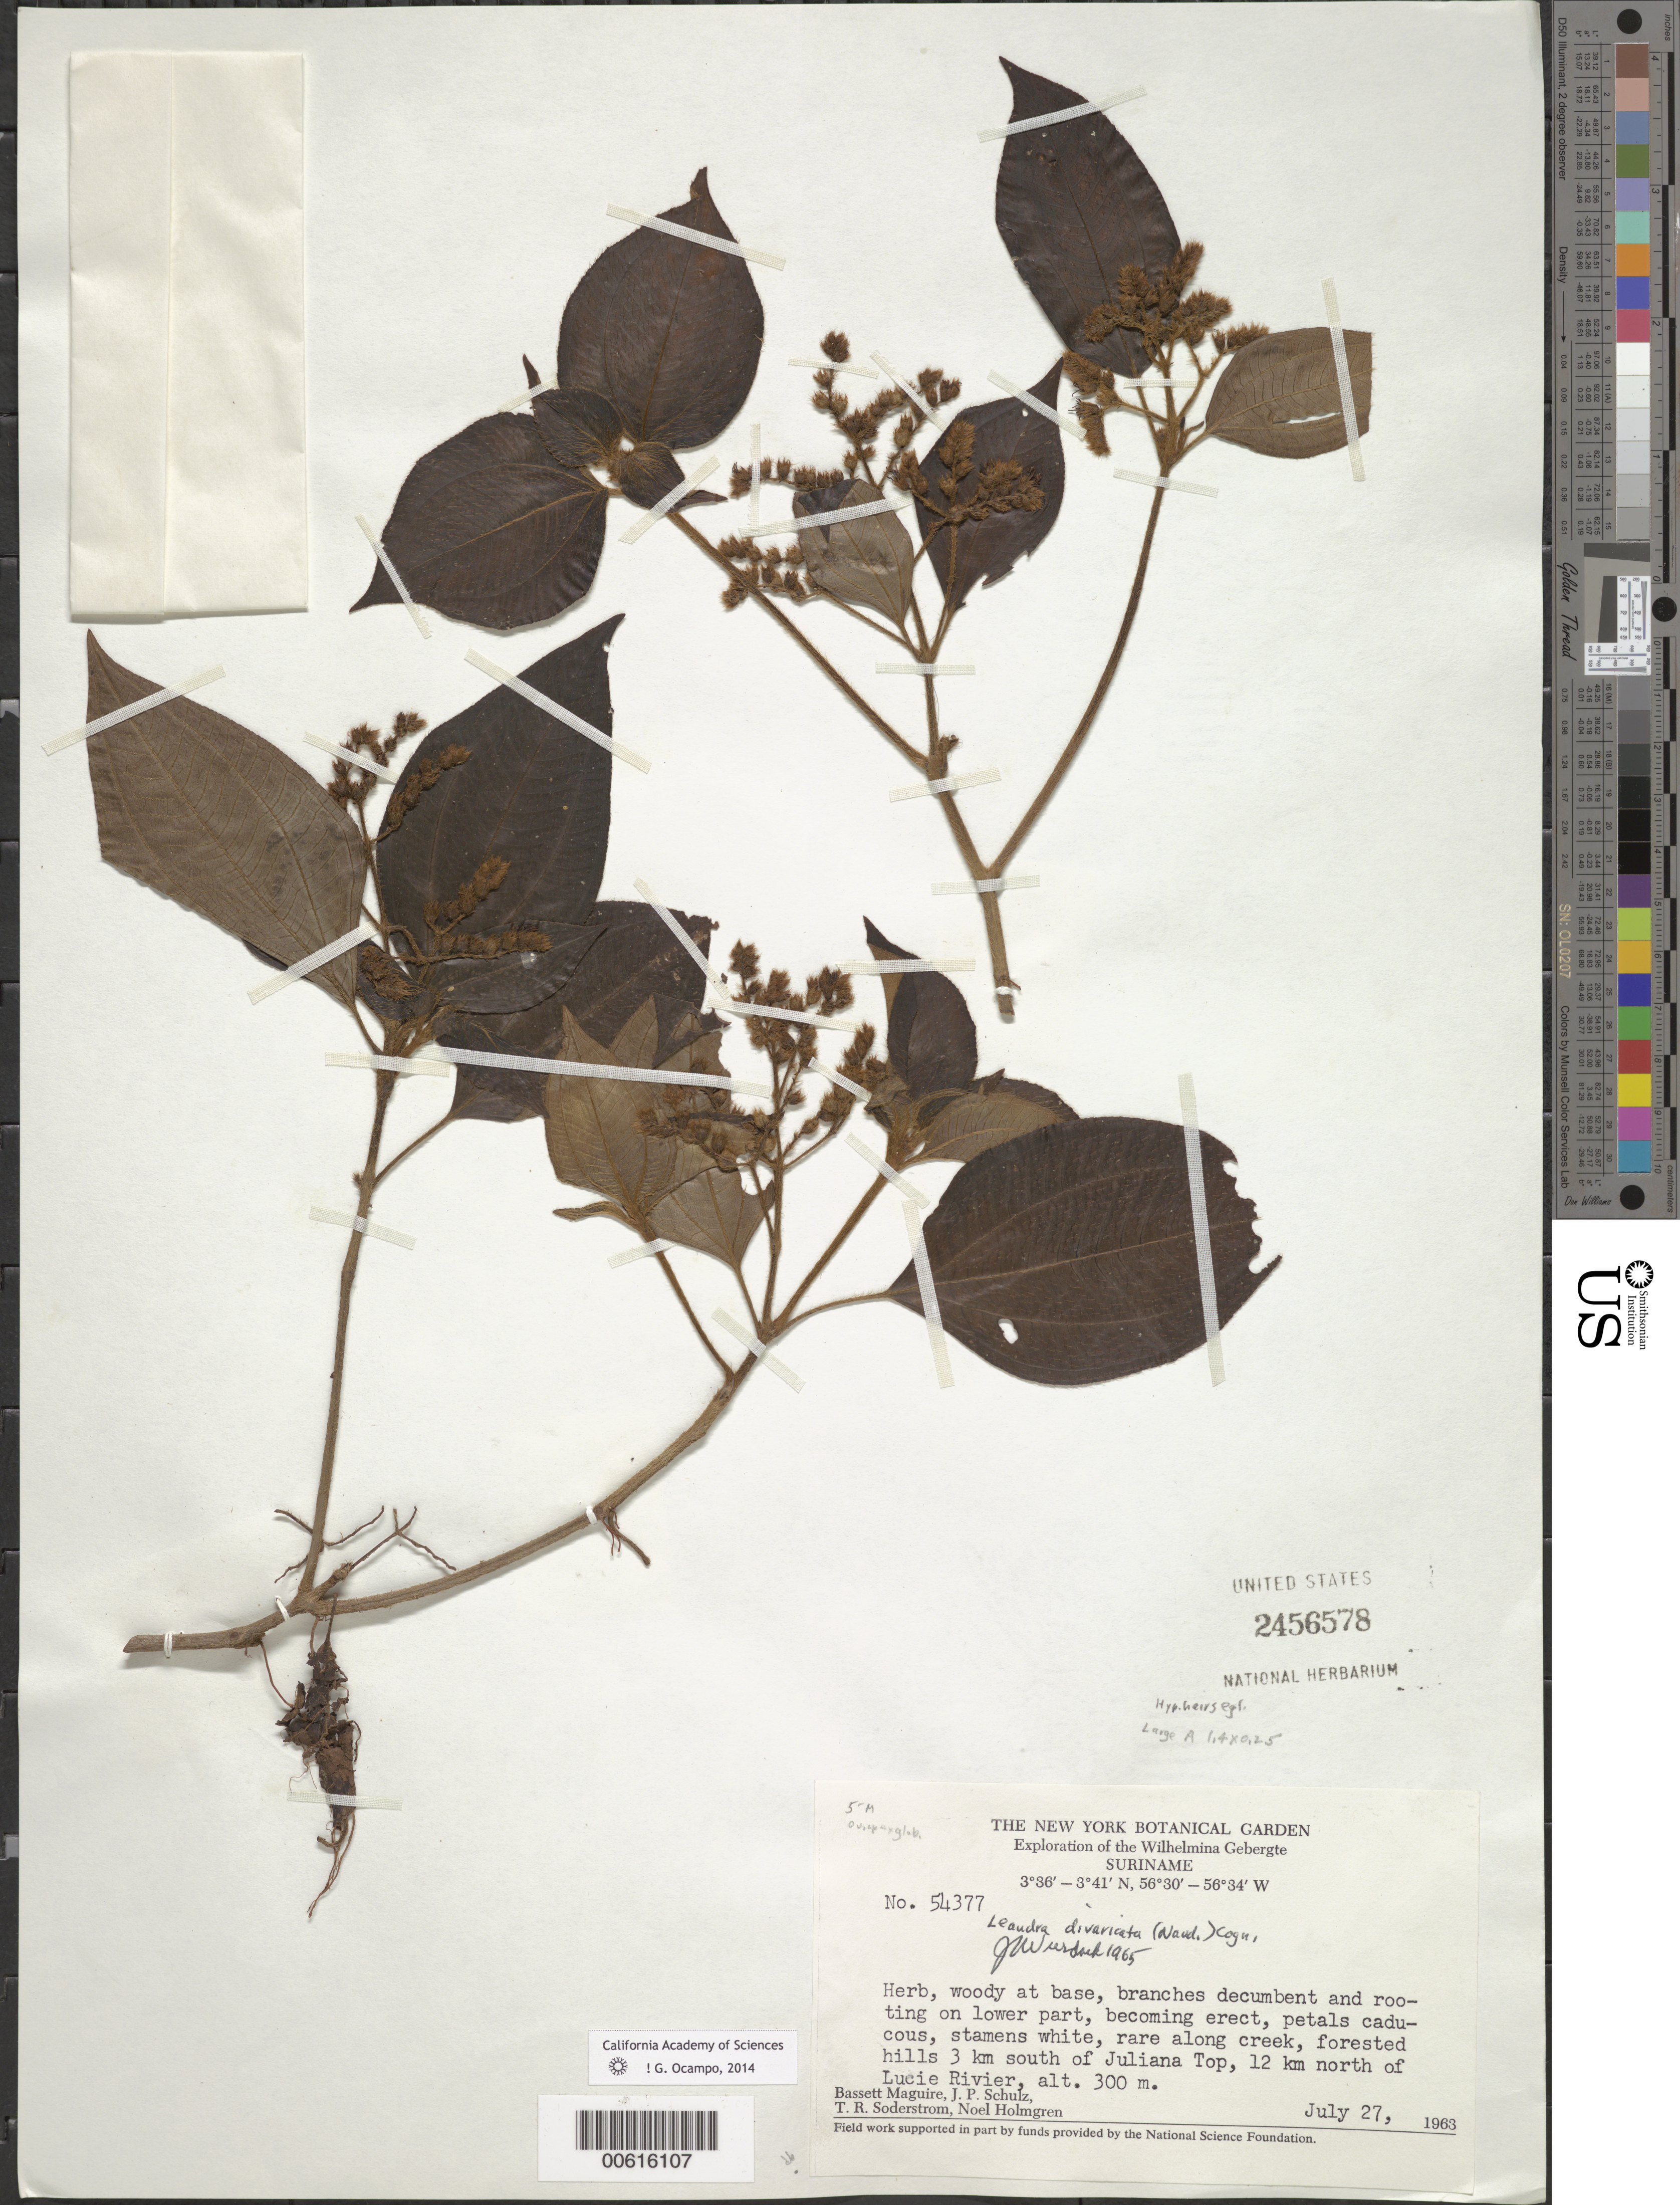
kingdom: Plantae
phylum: Tracheophyta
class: Magnoliopsida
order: Myrtales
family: Melastomataceae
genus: Leandra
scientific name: Leandra divaricata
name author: (Naudin) Cogn.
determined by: Wurdack, John J., (US), US (UNITED STATES)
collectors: B. Maguire, J. P. Schulz, T. R. Soderstrom & N. H. Holmgren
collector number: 54377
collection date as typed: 27-Jul-63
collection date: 1963-07-27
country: Suriname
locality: Juliana Top, 3 km S of, 12 km N of Lucie R., Wilhelmina Gebergte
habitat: Along creek, forested hills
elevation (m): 300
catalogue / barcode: US 2456578